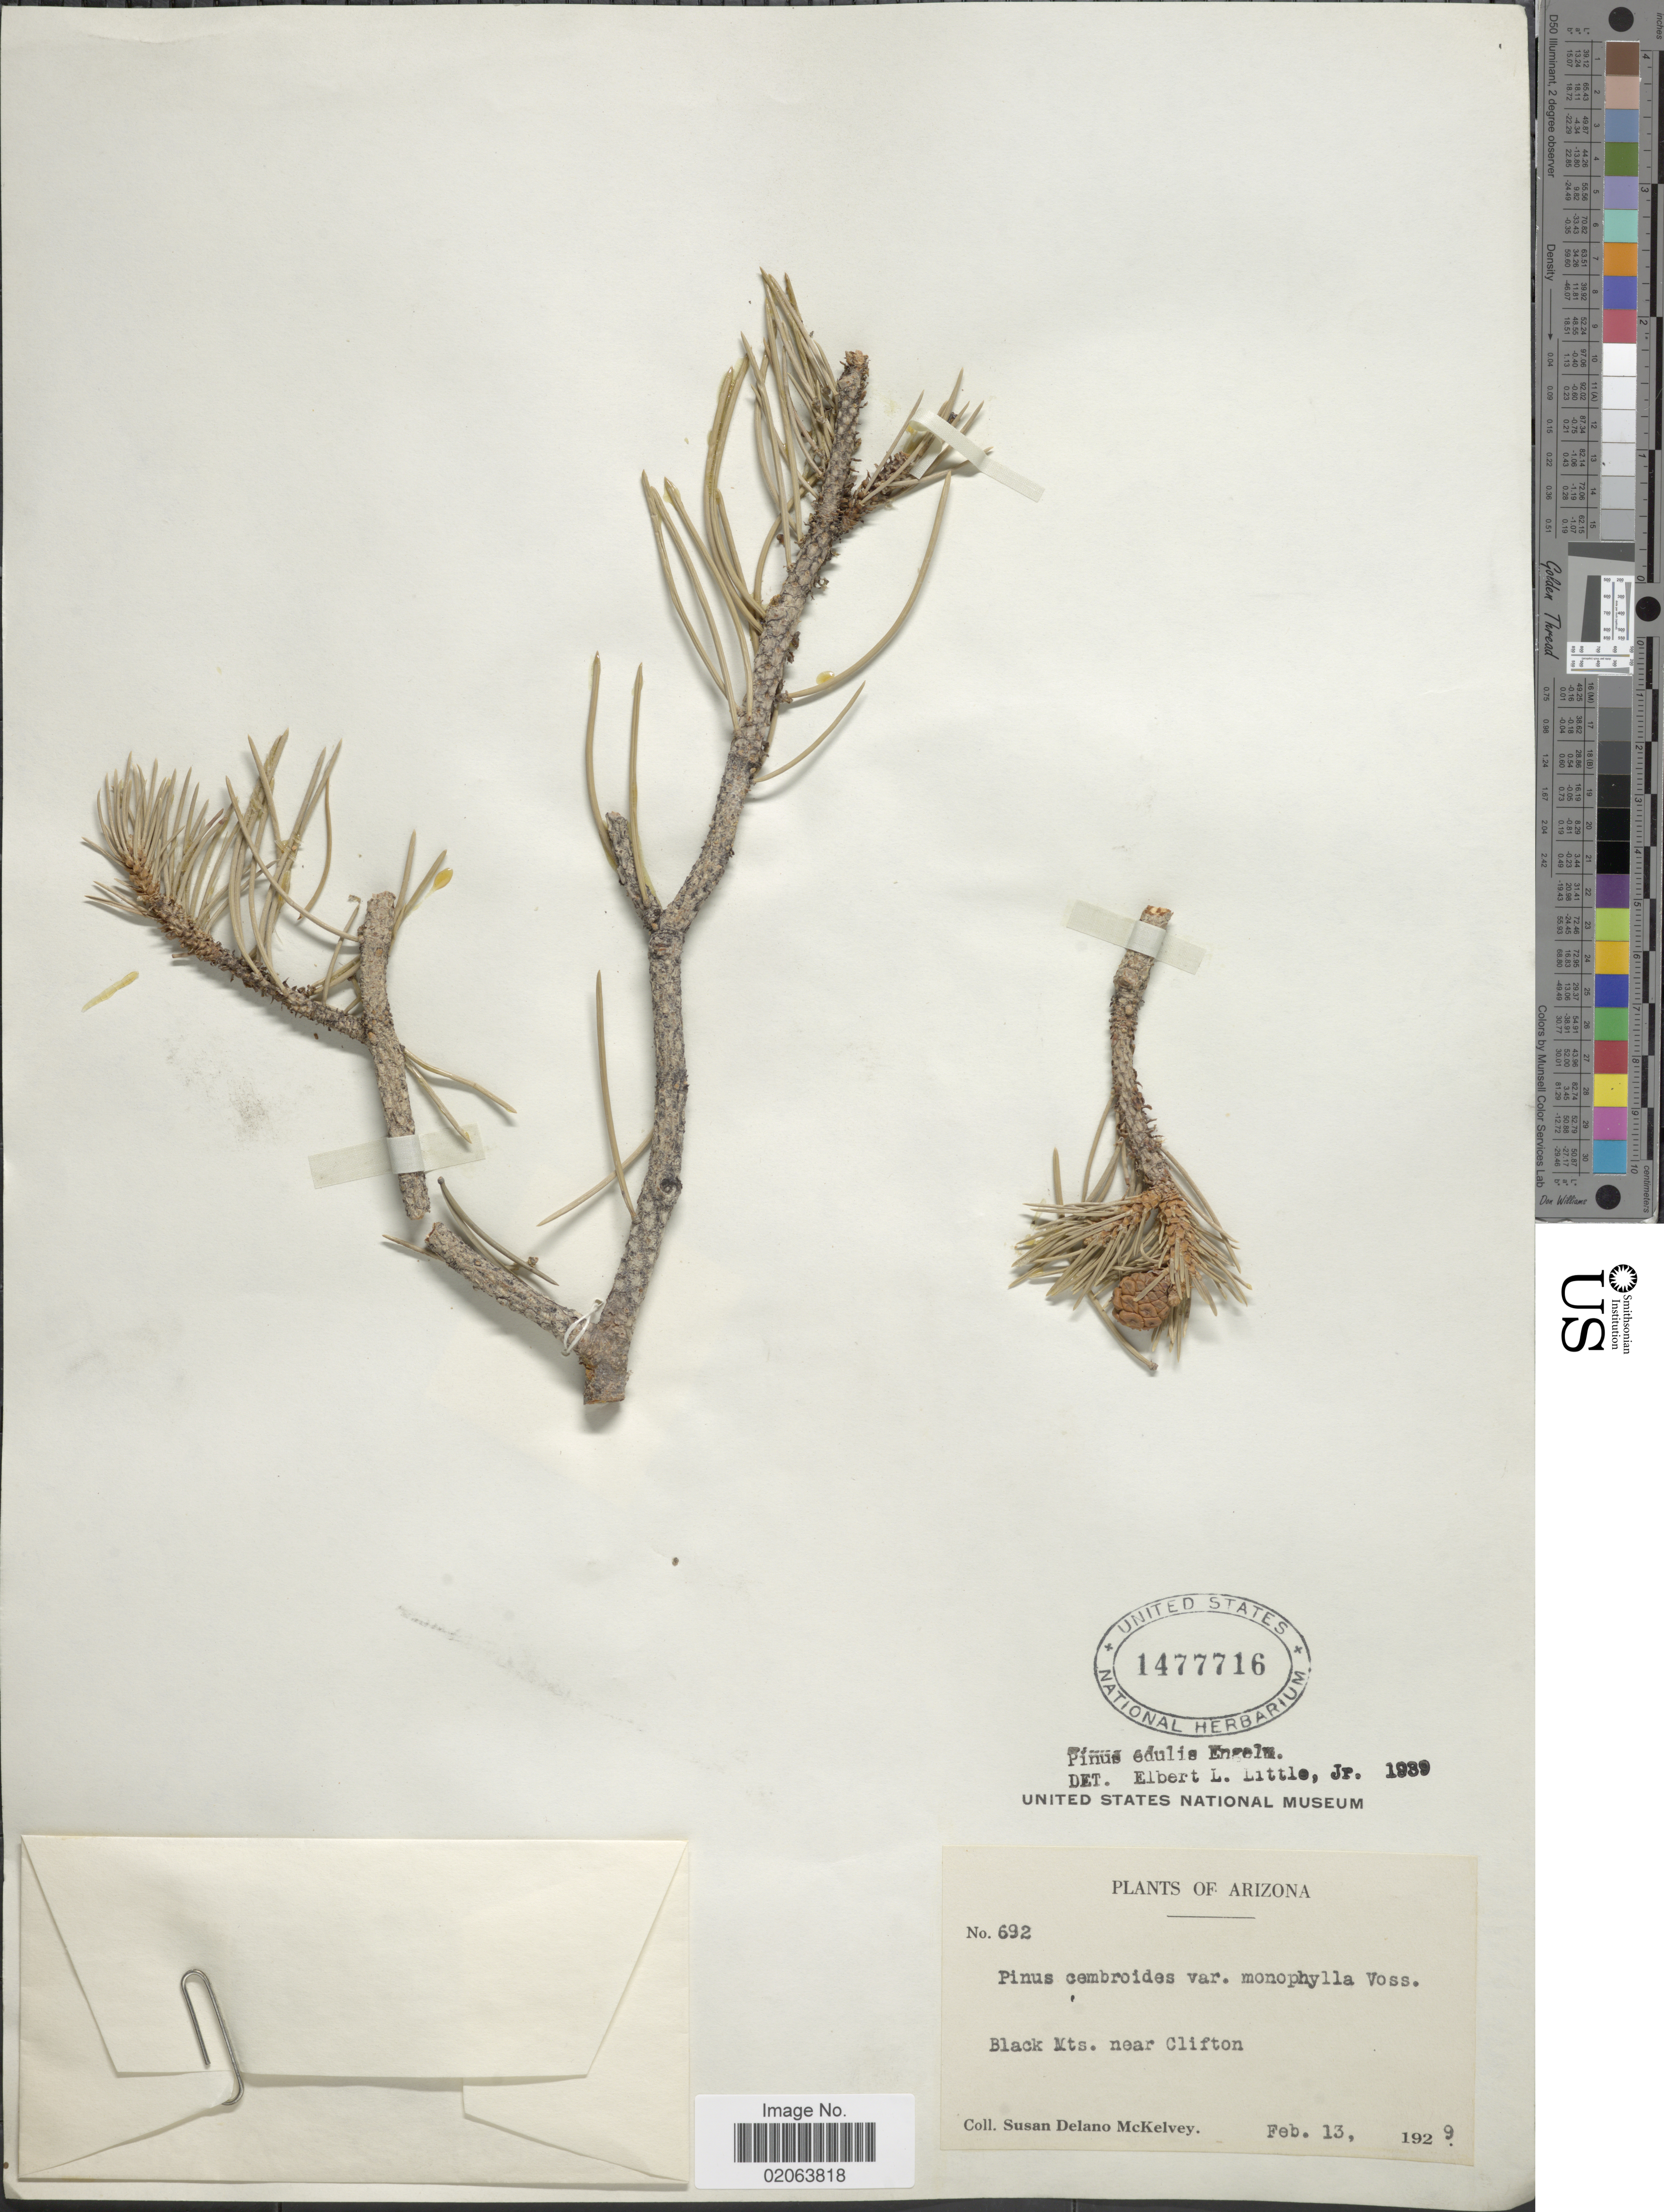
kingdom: Plantae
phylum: Tracheophyta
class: Pinopsida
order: Pinales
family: Pinaceae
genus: Pinus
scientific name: Pinus edulis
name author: Engelm.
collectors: S. A. McKelvey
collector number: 692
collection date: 1929-02-13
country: United States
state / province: Arizona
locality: Black Mts. near Clifton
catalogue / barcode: US 1477716